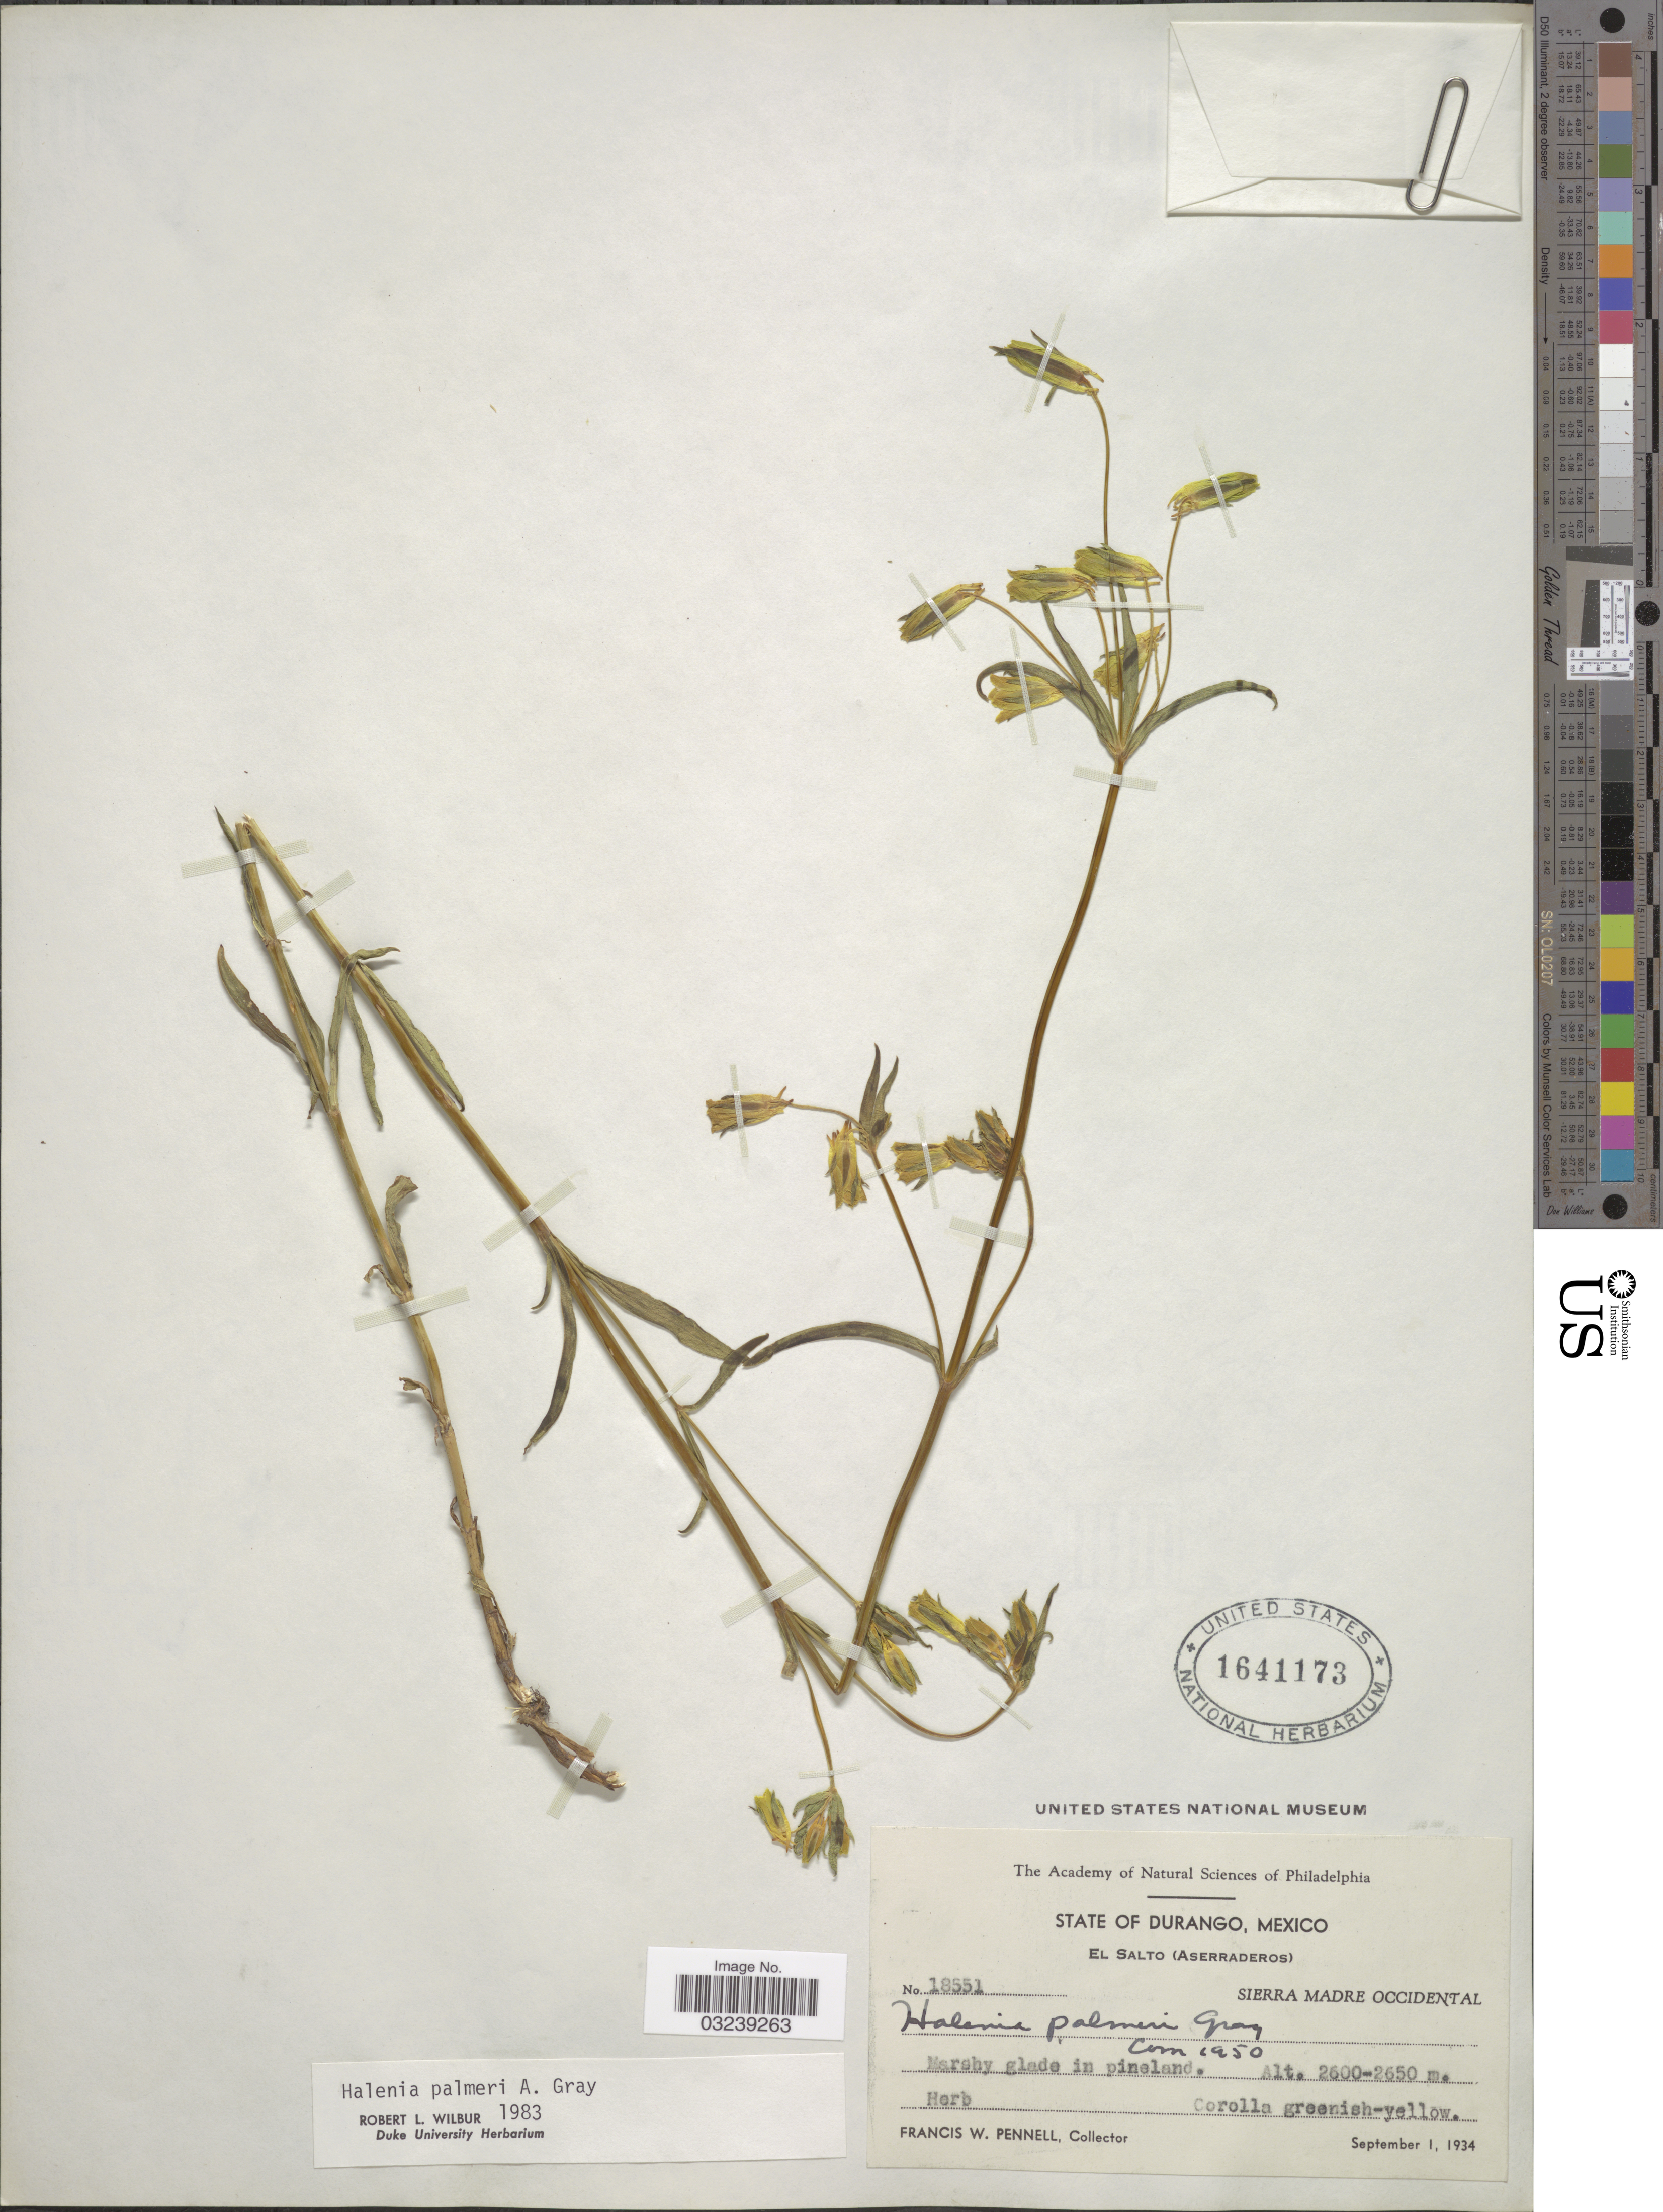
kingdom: Plantae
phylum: Tracheophyta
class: Magnoliopsida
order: Gentianales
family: Gentianaceae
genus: Halenia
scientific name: Halenia palmeri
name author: A. Gray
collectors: F. W. Pennell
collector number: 18551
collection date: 1934-09-01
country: Mexico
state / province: Durango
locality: El Salto (Aserraderos). Sierra Madre Occidental.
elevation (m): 2600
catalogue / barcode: US 1641173